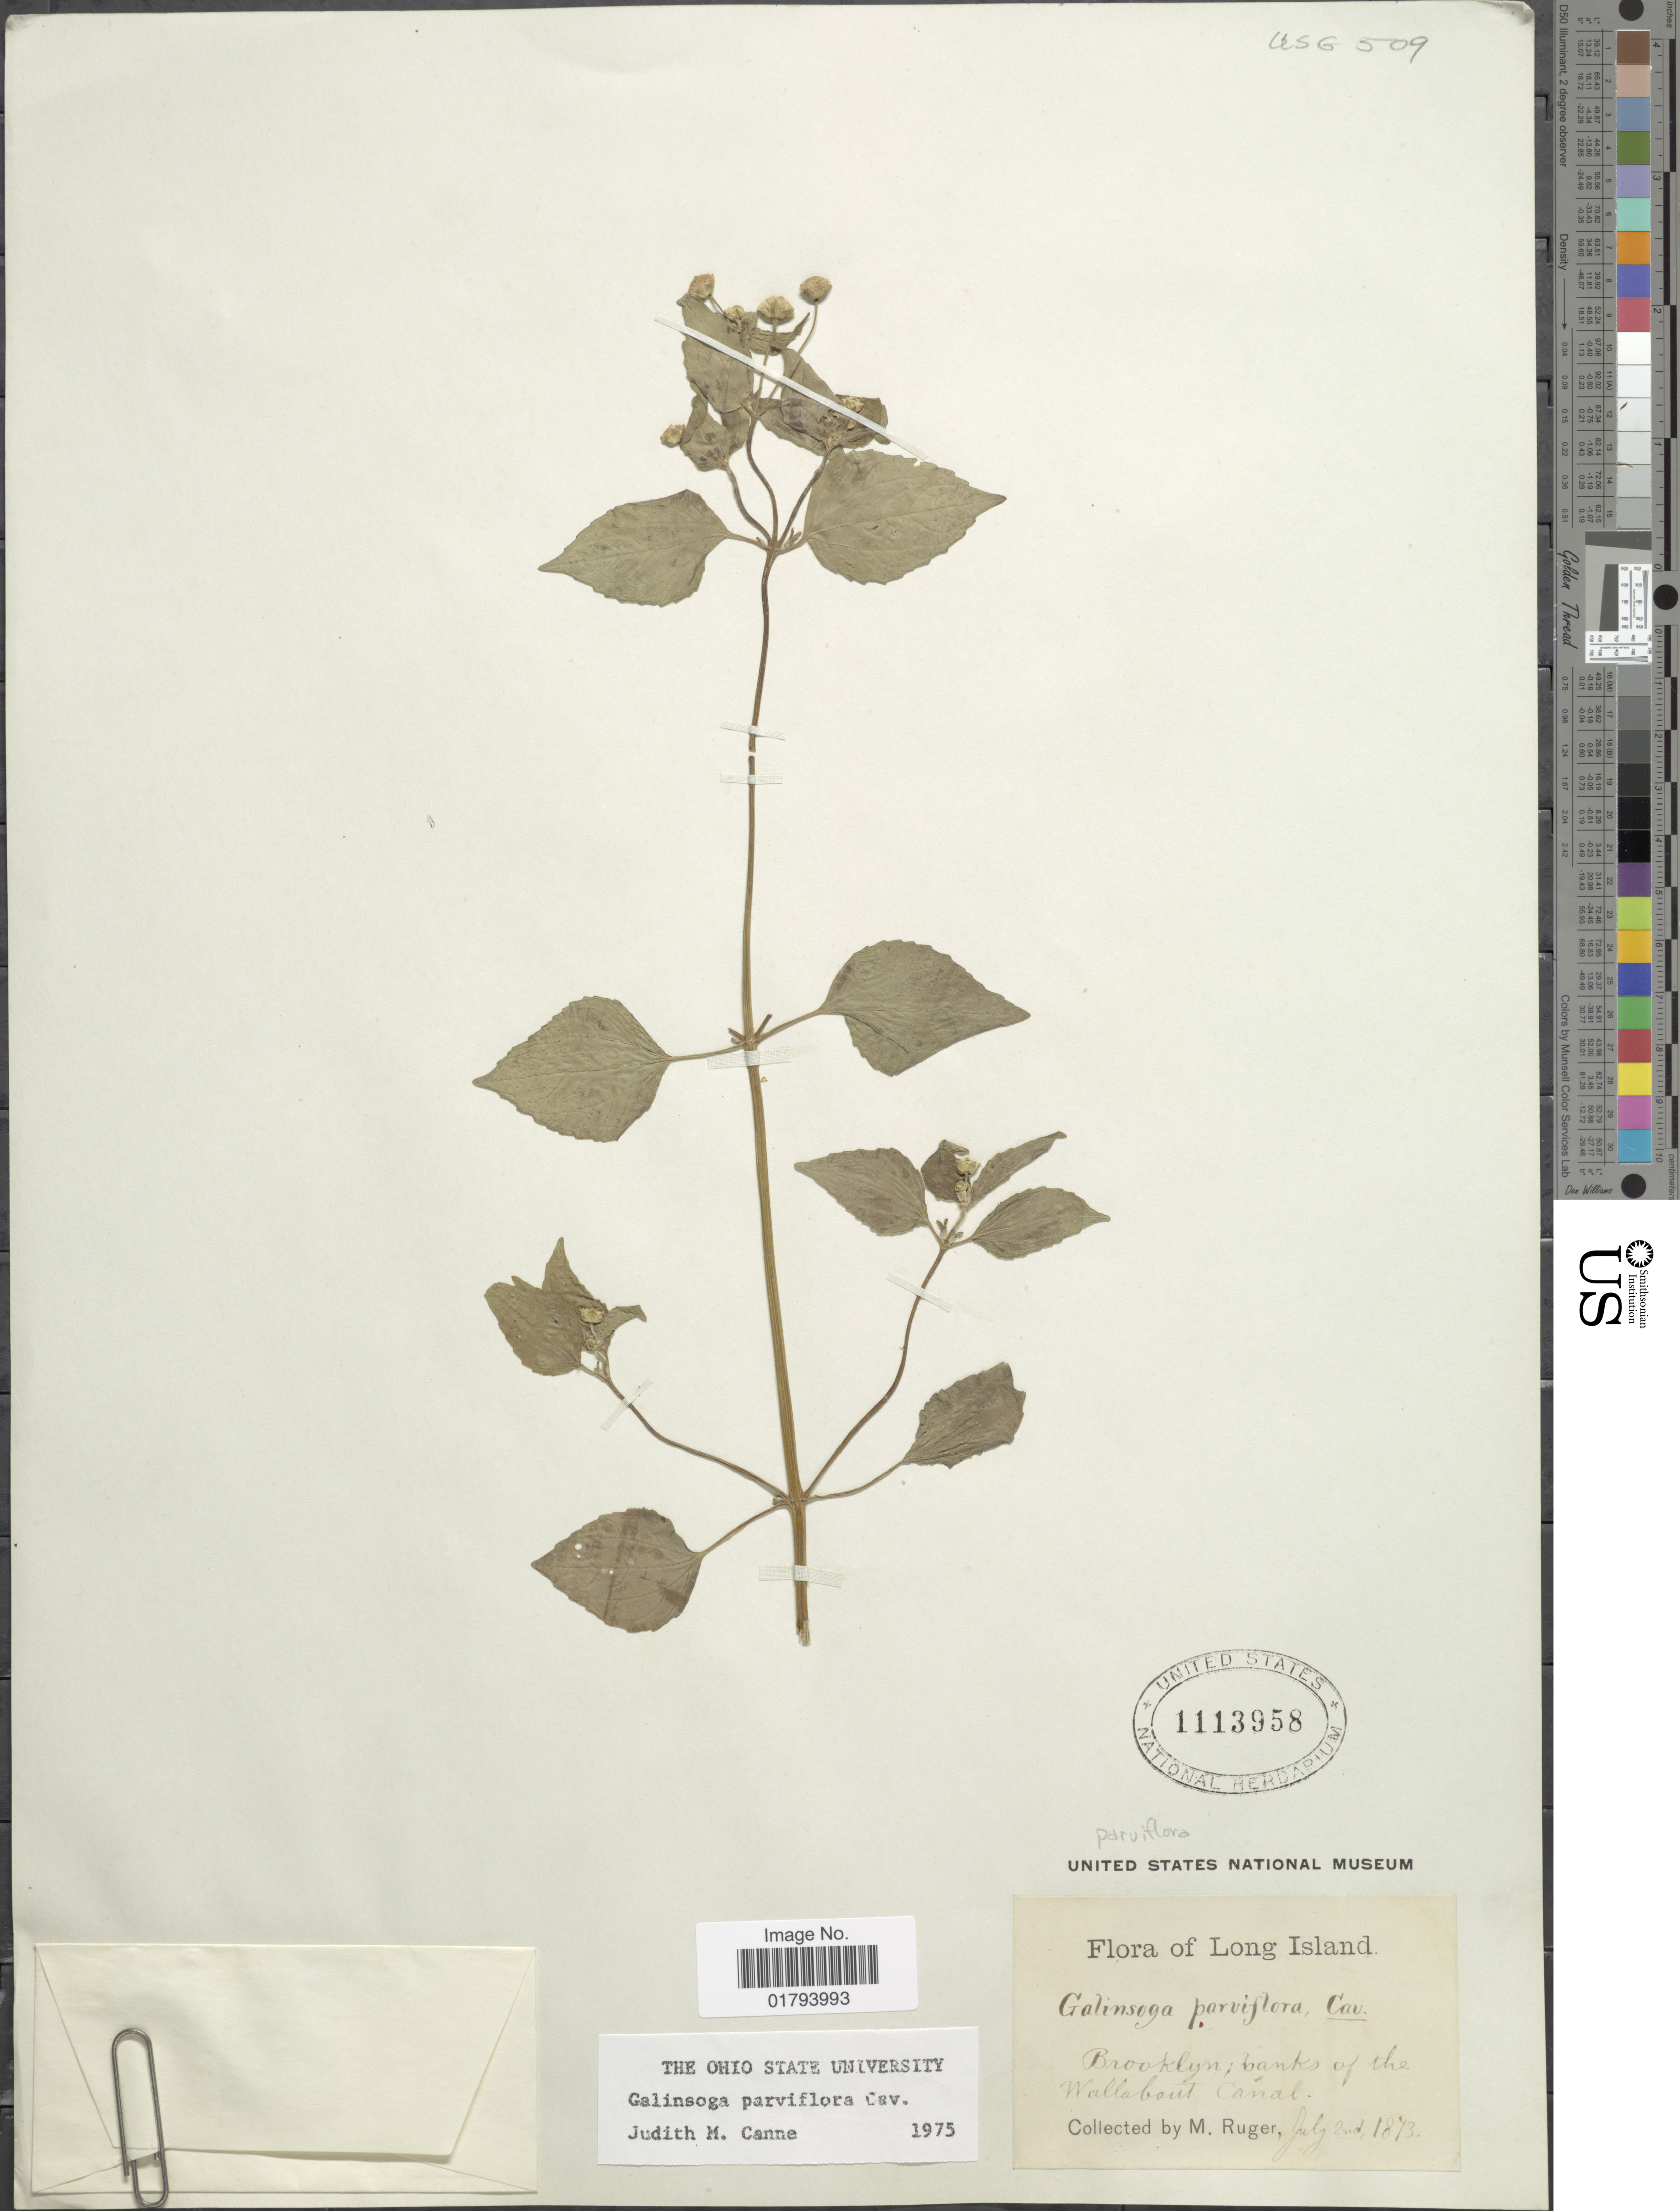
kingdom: Plantae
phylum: Tracheophyta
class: Magnoliopsida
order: Asterales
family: Asteraceae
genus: Galinsoga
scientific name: Galinsoga parviflora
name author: Cav.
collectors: M. Ruger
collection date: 1873-07-02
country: United States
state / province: New York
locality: Long Island, Brooklyn, banks of the Wallabout Canal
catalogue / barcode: US 1113958